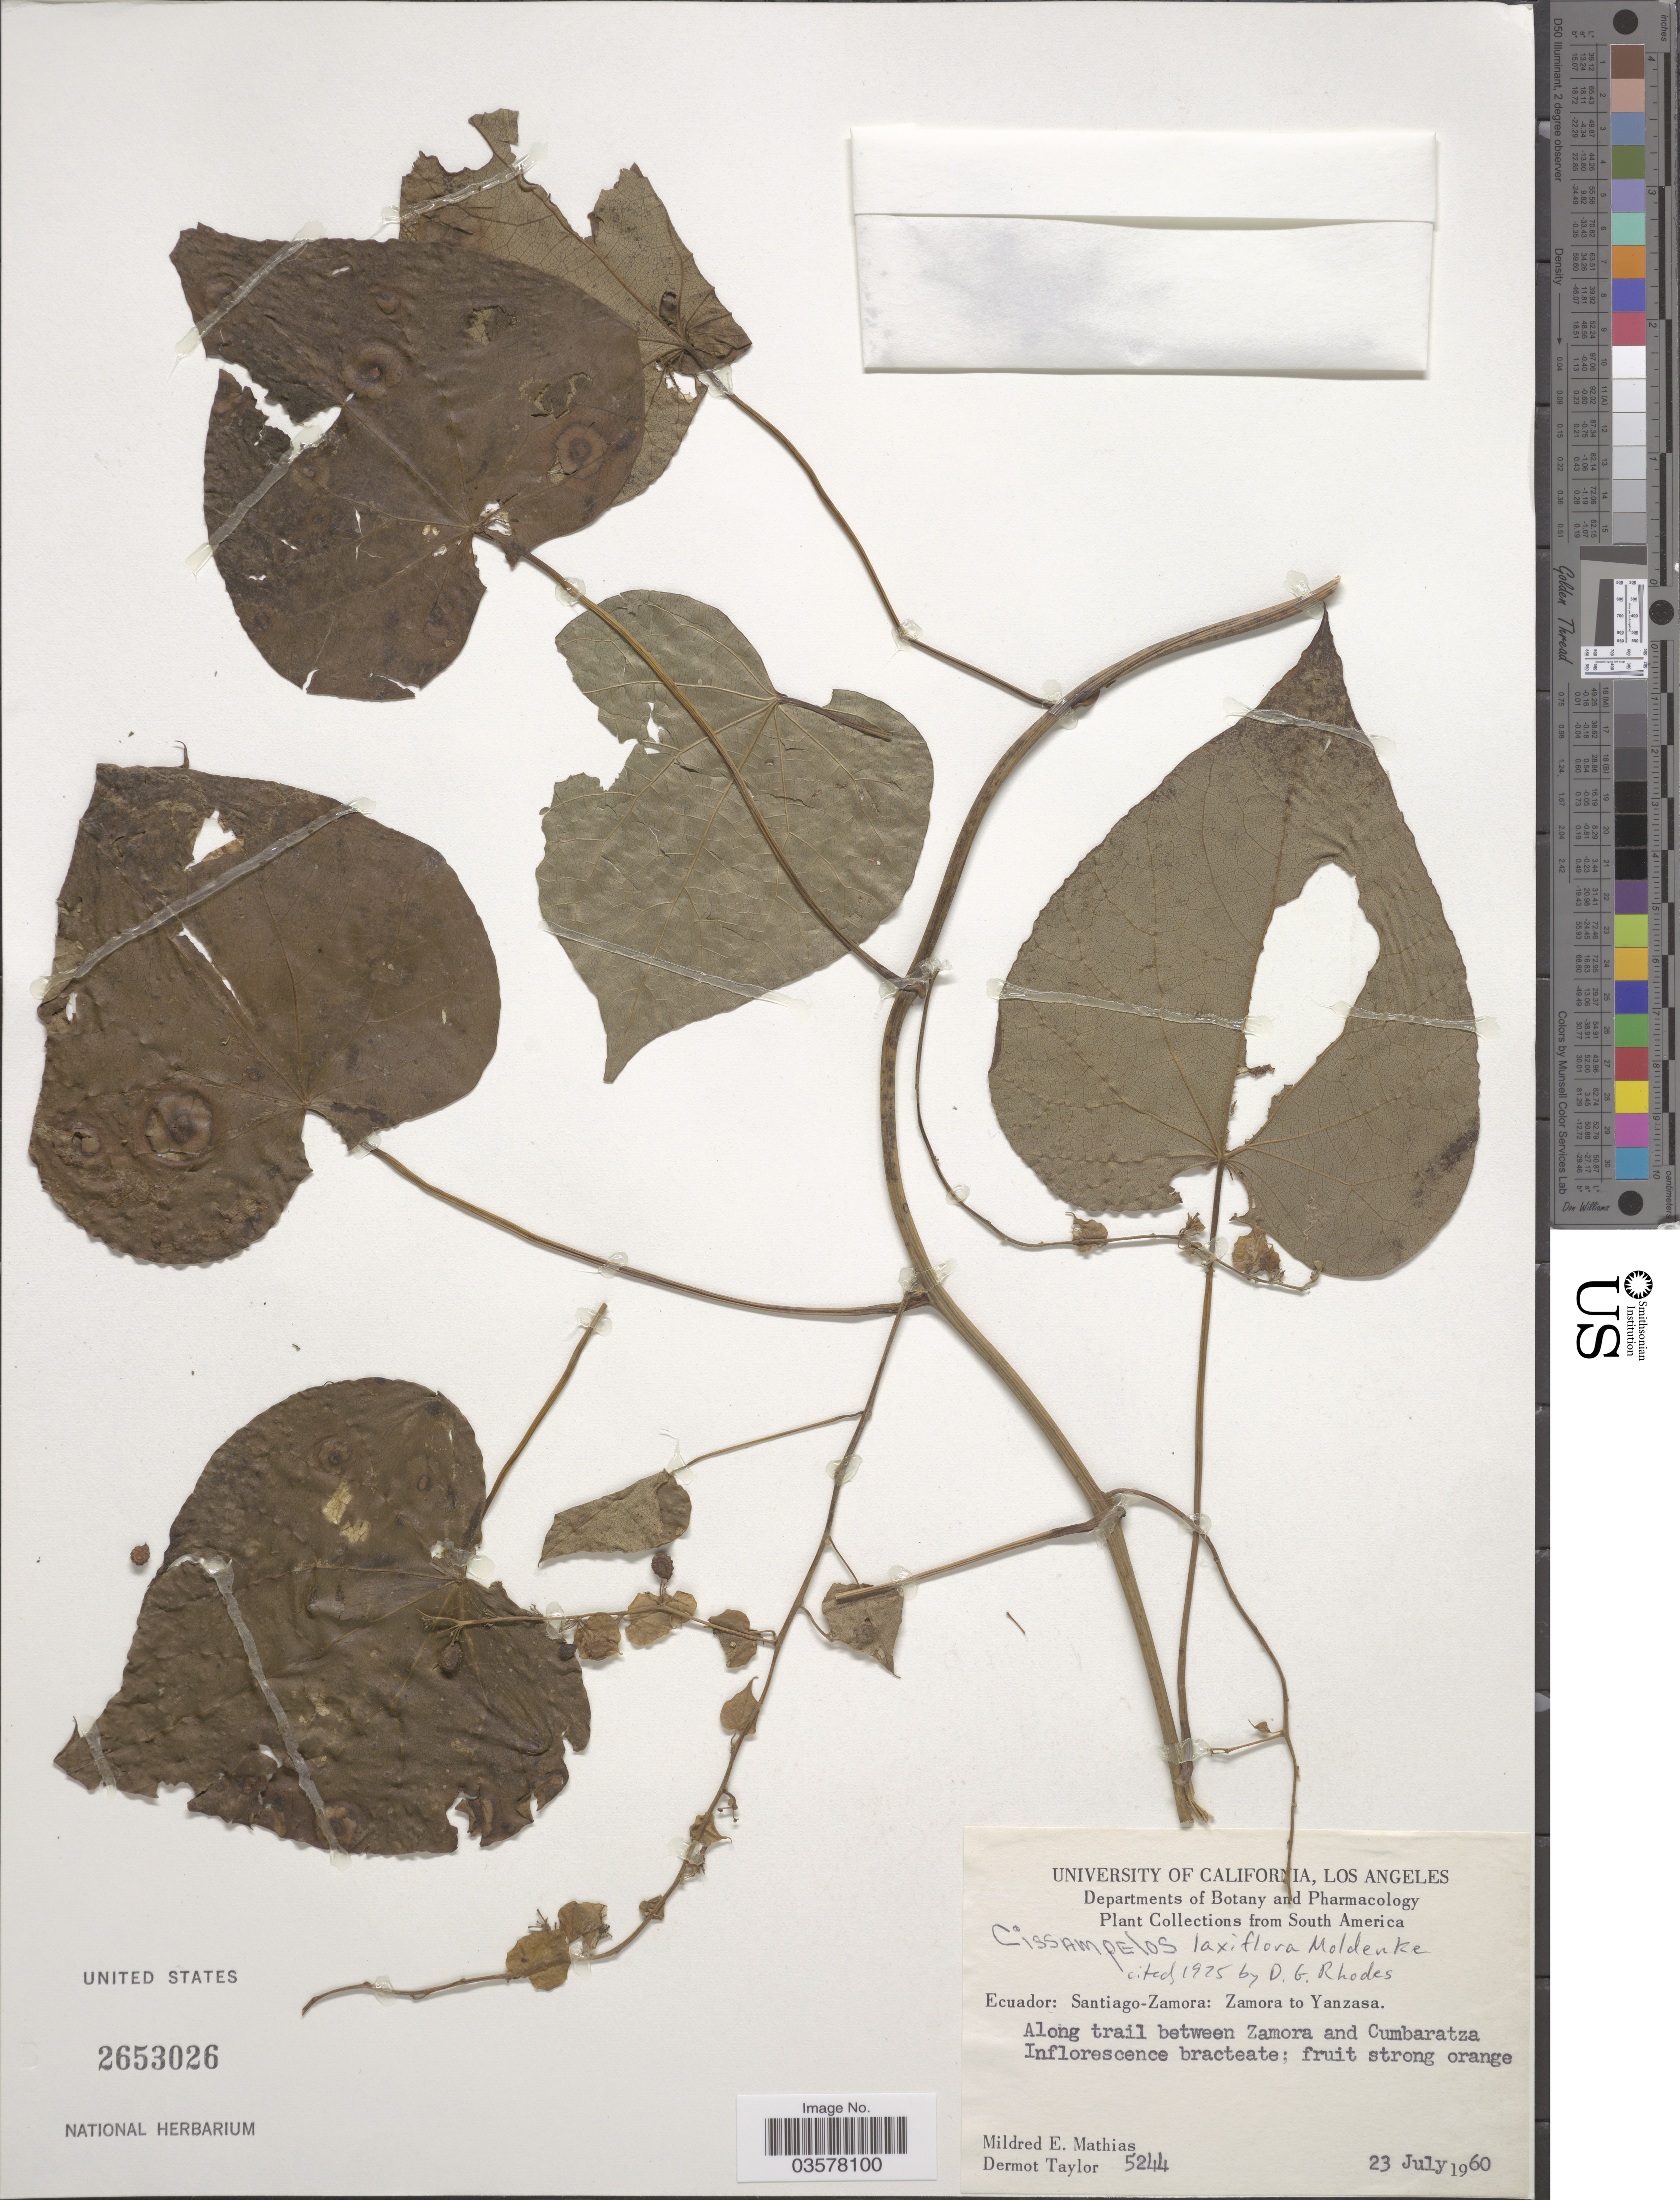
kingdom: Plantae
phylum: Tracheophyta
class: Magnoliopsida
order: Ranunculales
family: Menispermaceae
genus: Cissampelos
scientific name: Cissampelos laxiflora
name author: Moldenke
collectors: M. E. Mathias & D. Taylor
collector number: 5244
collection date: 1960-07-23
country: Ecuador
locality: Santiago-Zamora to Yanzasa. Along trail between Zamora and Cumbaratza.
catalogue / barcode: US 2653026